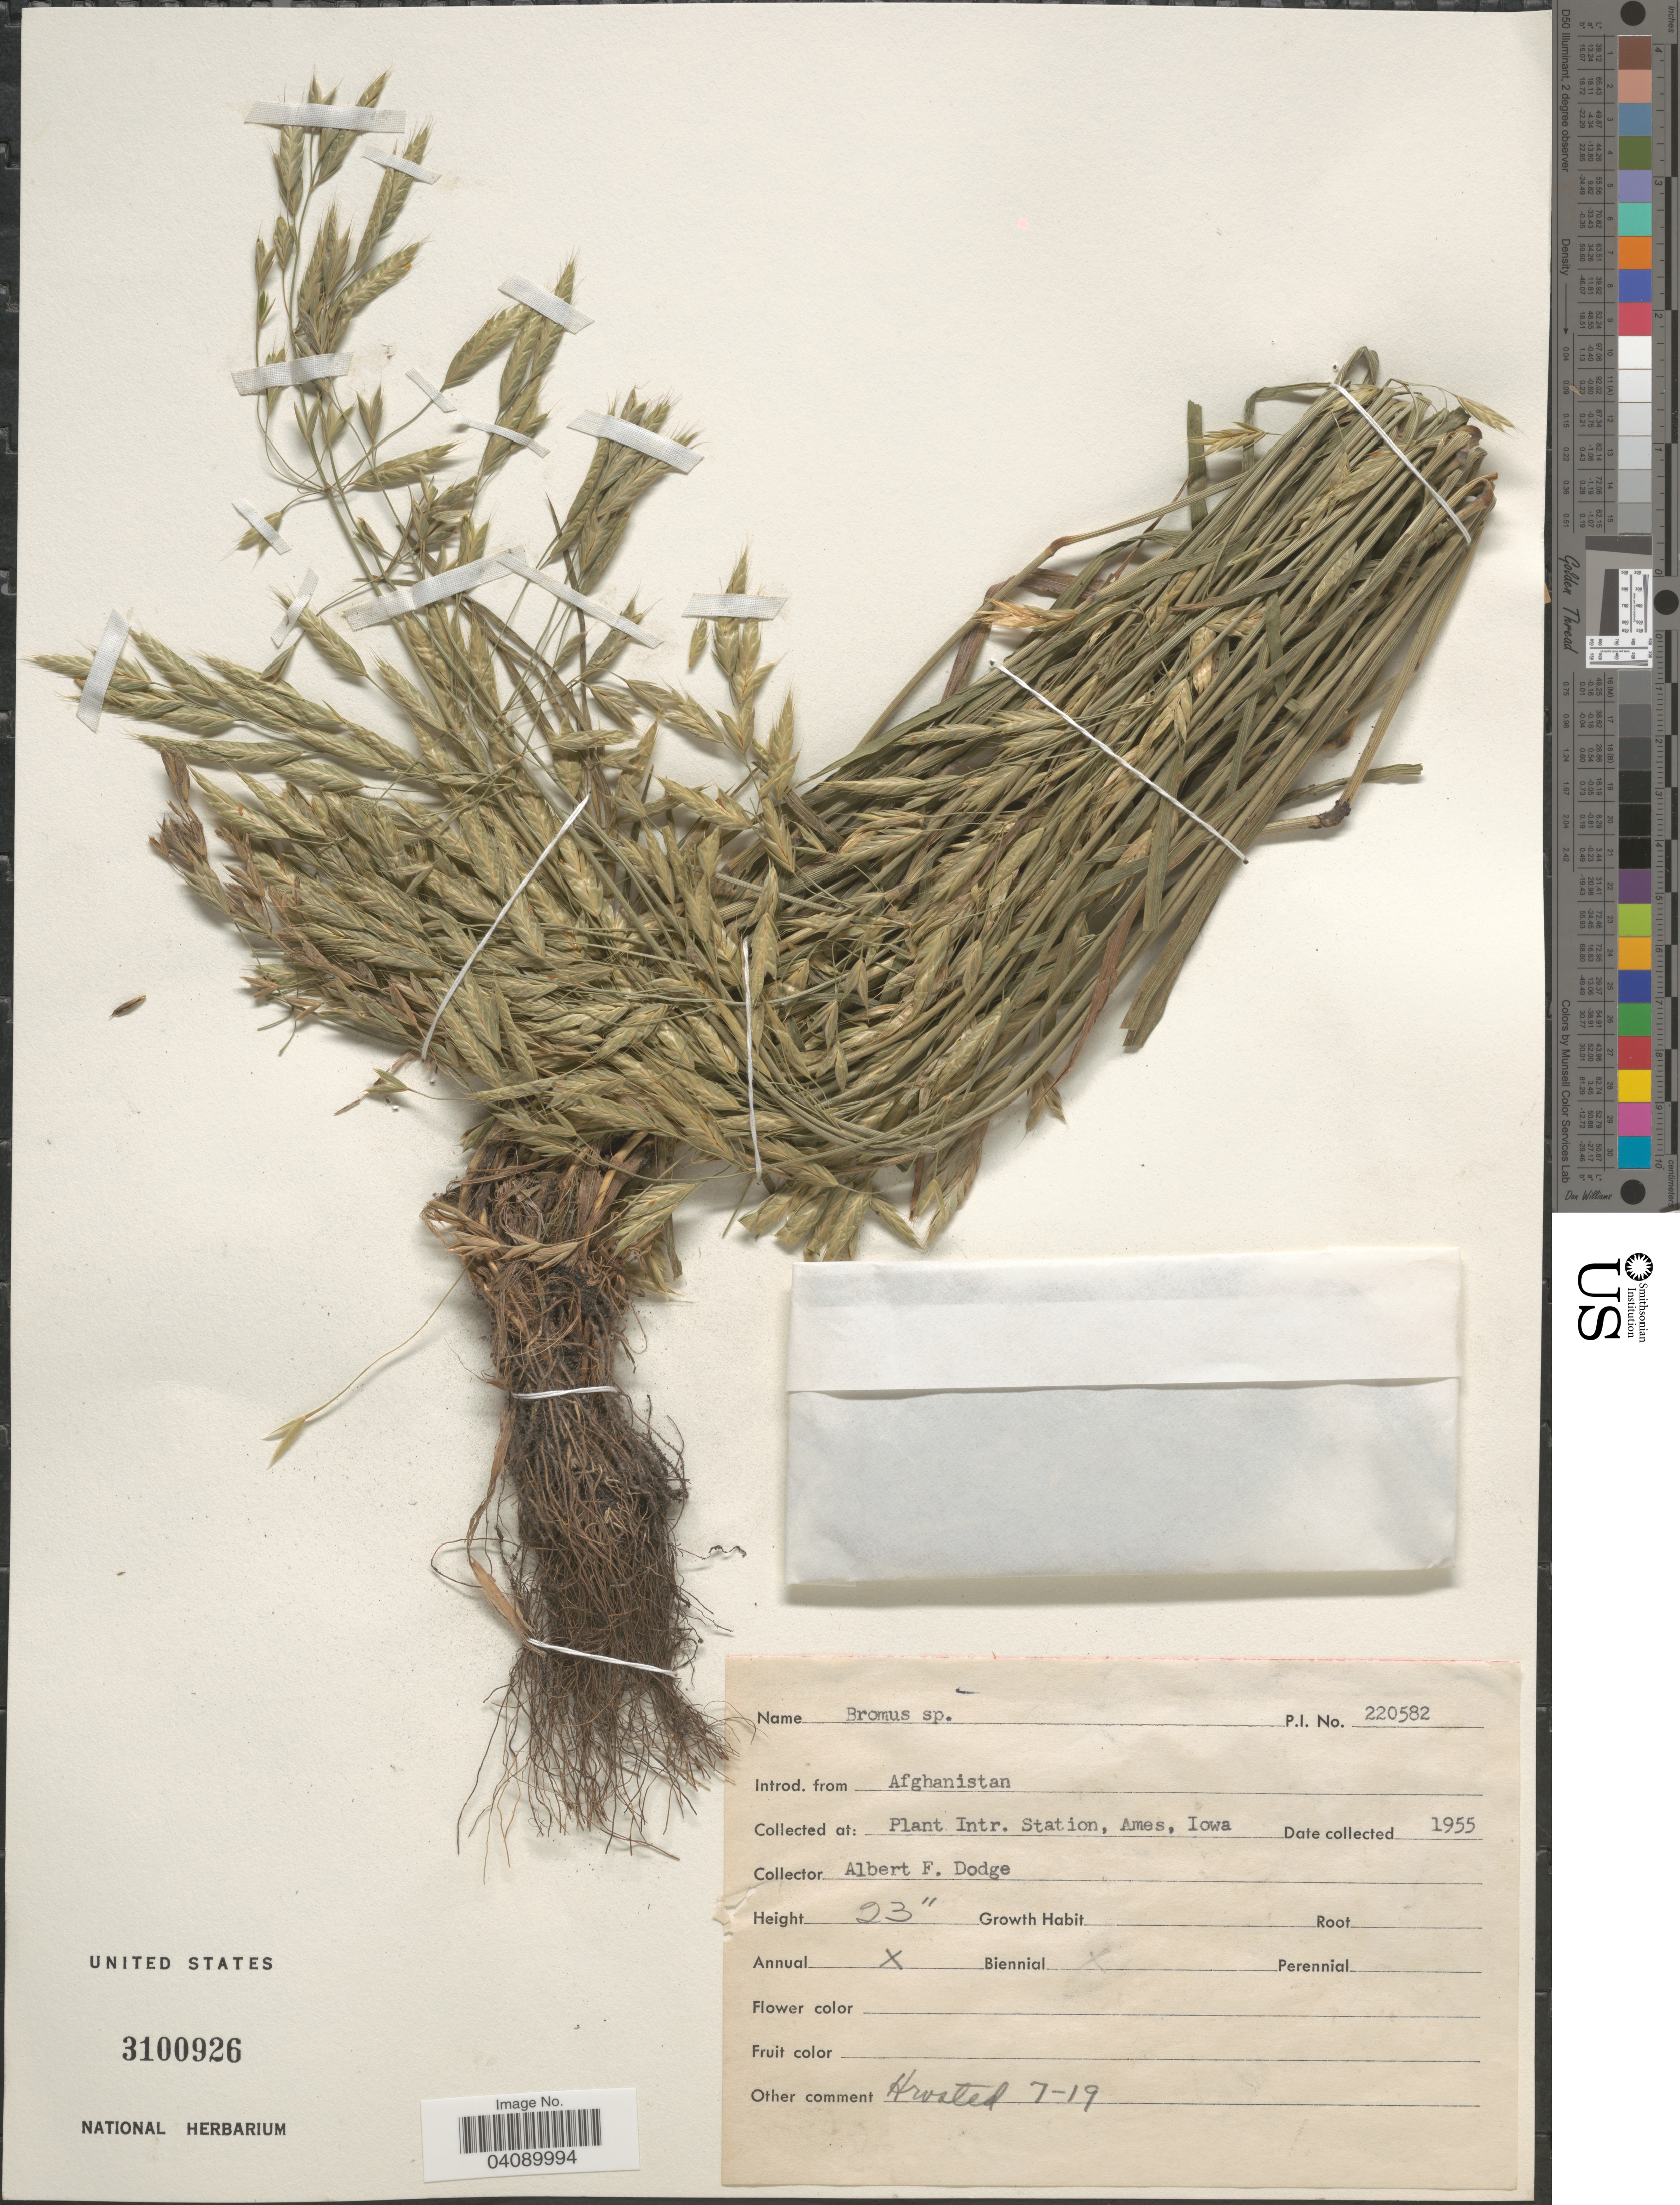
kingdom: Plantae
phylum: Tracheophyta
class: Liliopsida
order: Poales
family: Poaceae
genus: Bromus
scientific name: Bromus sp.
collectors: A. Dodge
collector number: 220582?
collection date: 1955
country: United States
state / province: Iowa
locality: Plant Intr. Station, Ames.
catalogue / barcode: US 3100926